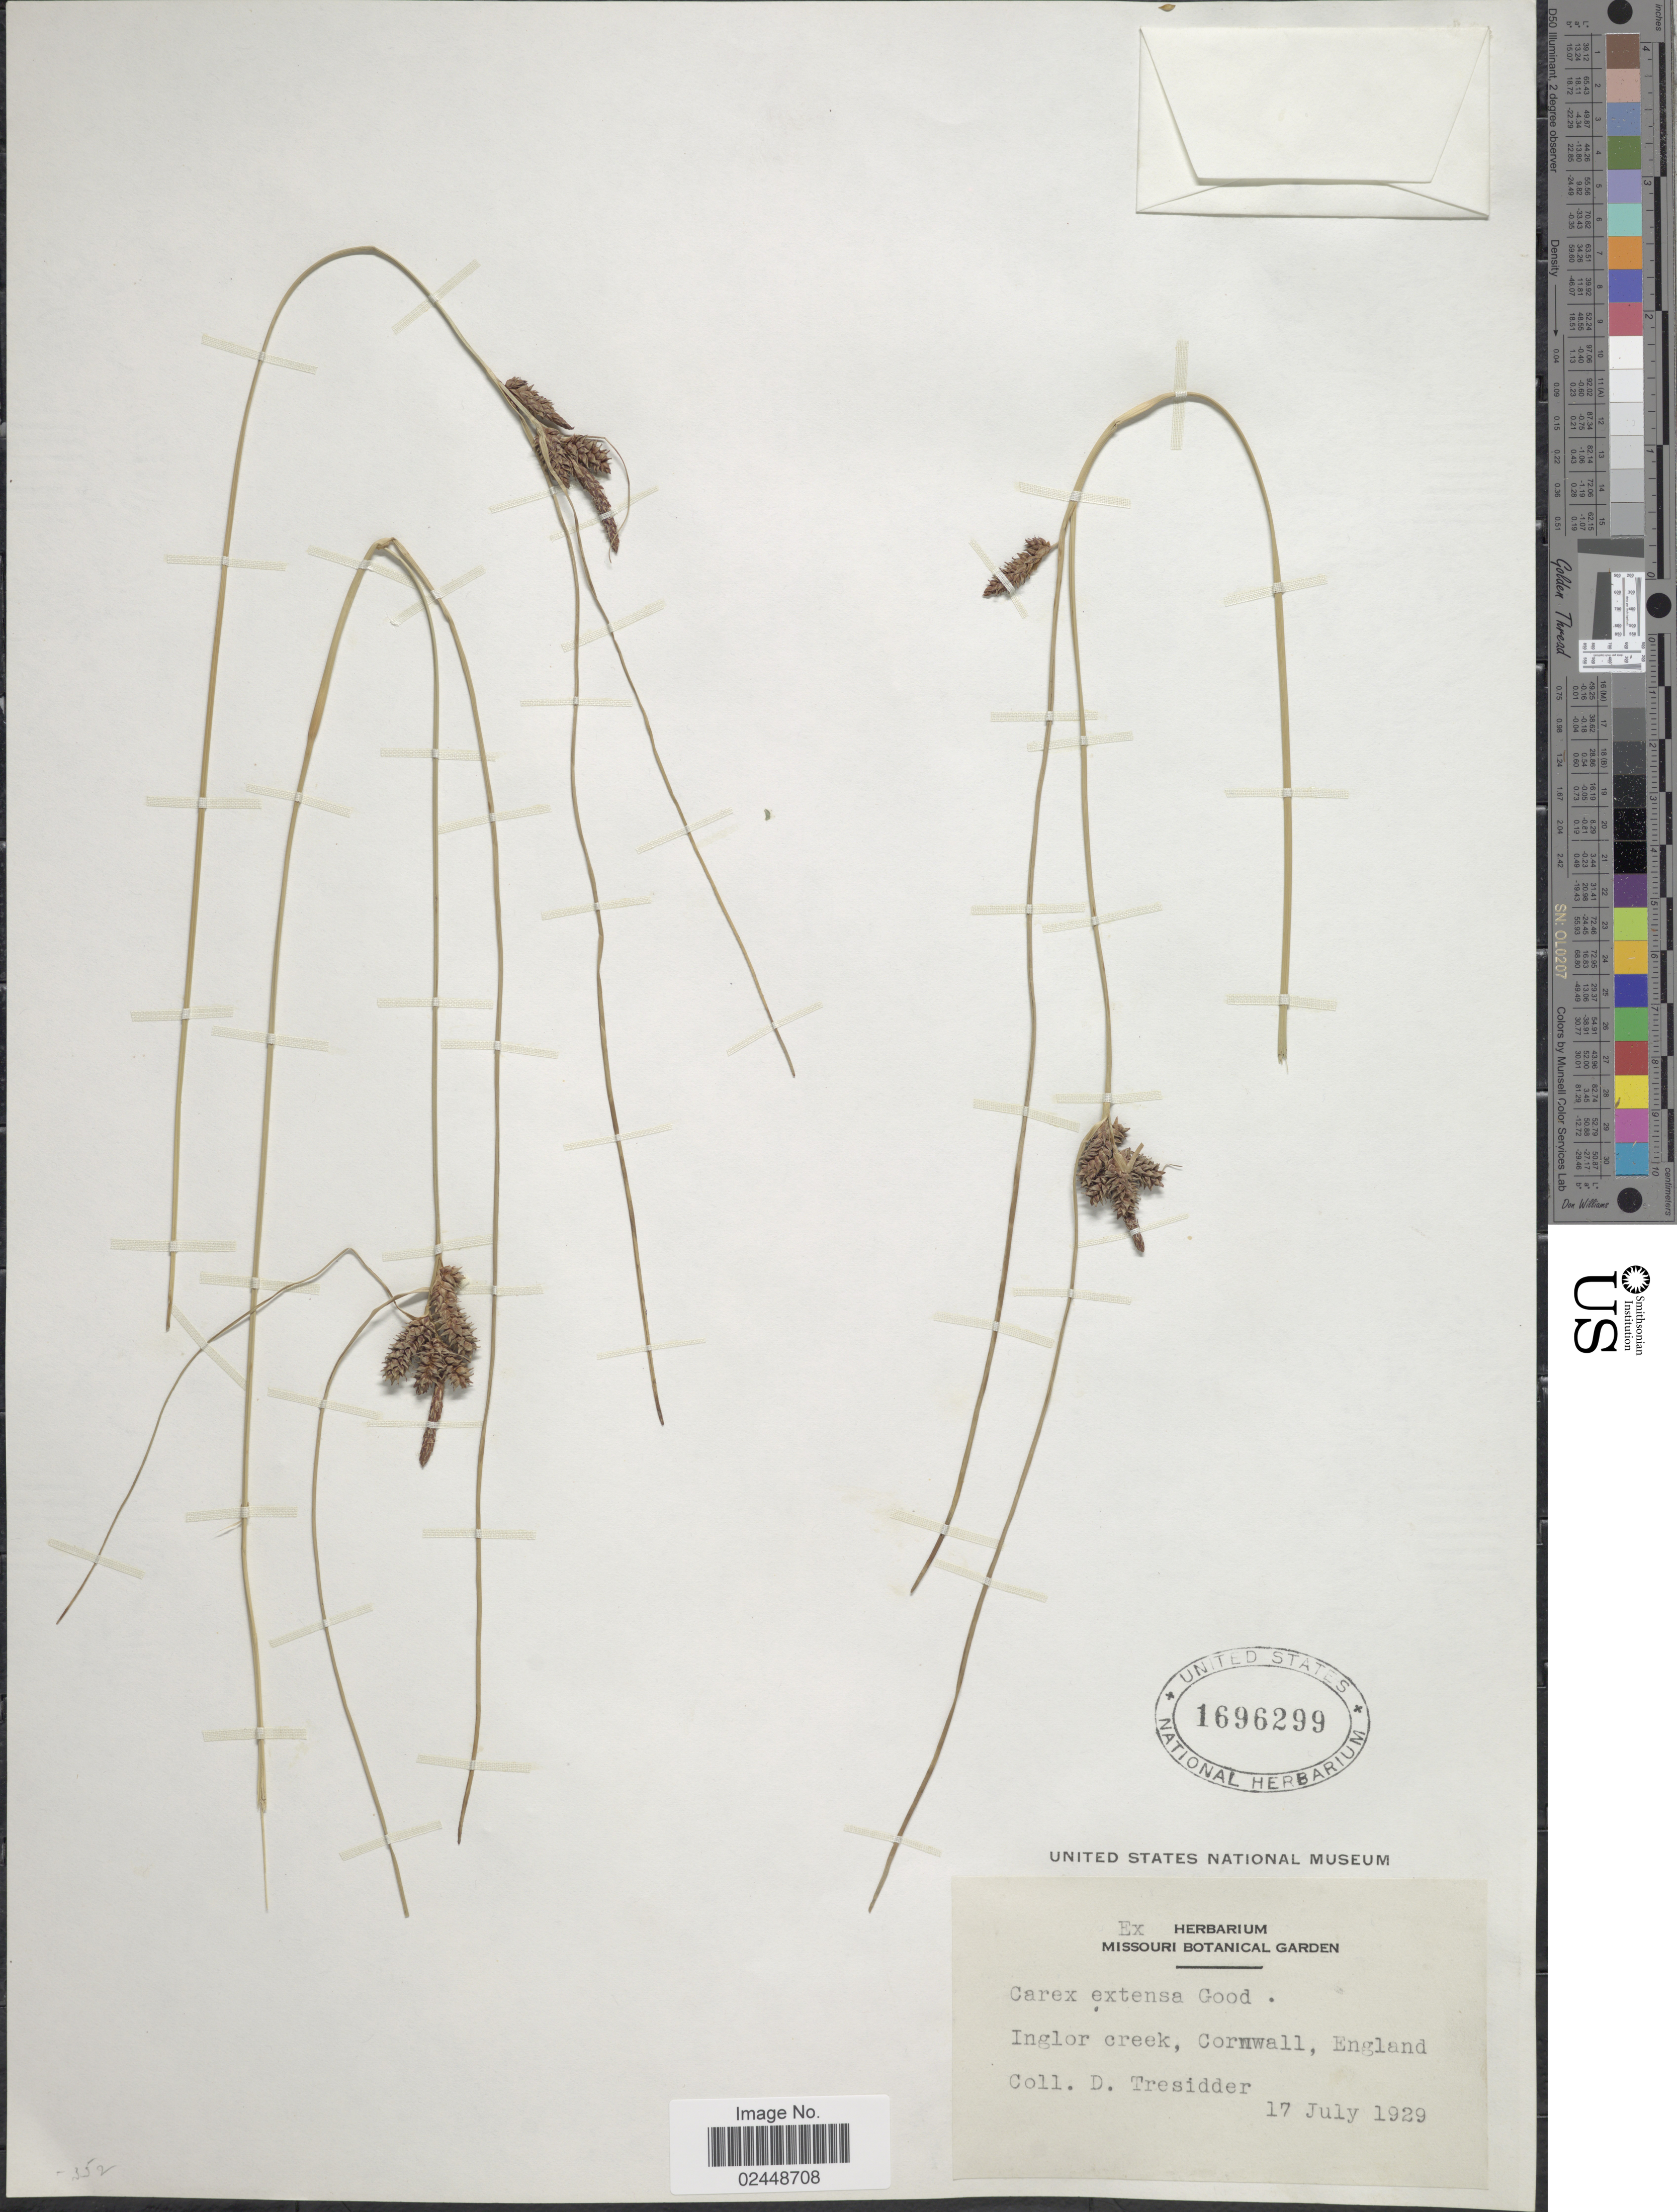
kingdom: Plantae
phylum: Tracheophyta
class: Liliopsida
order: Poales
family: Cyperaceae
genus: Carex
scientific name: Carex extensa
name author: Gooden.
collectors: D. Tresidder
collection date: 1929-07-17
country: United Kingdom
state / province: England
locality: Inglor creek, Cornwall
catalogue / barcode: US 1696299